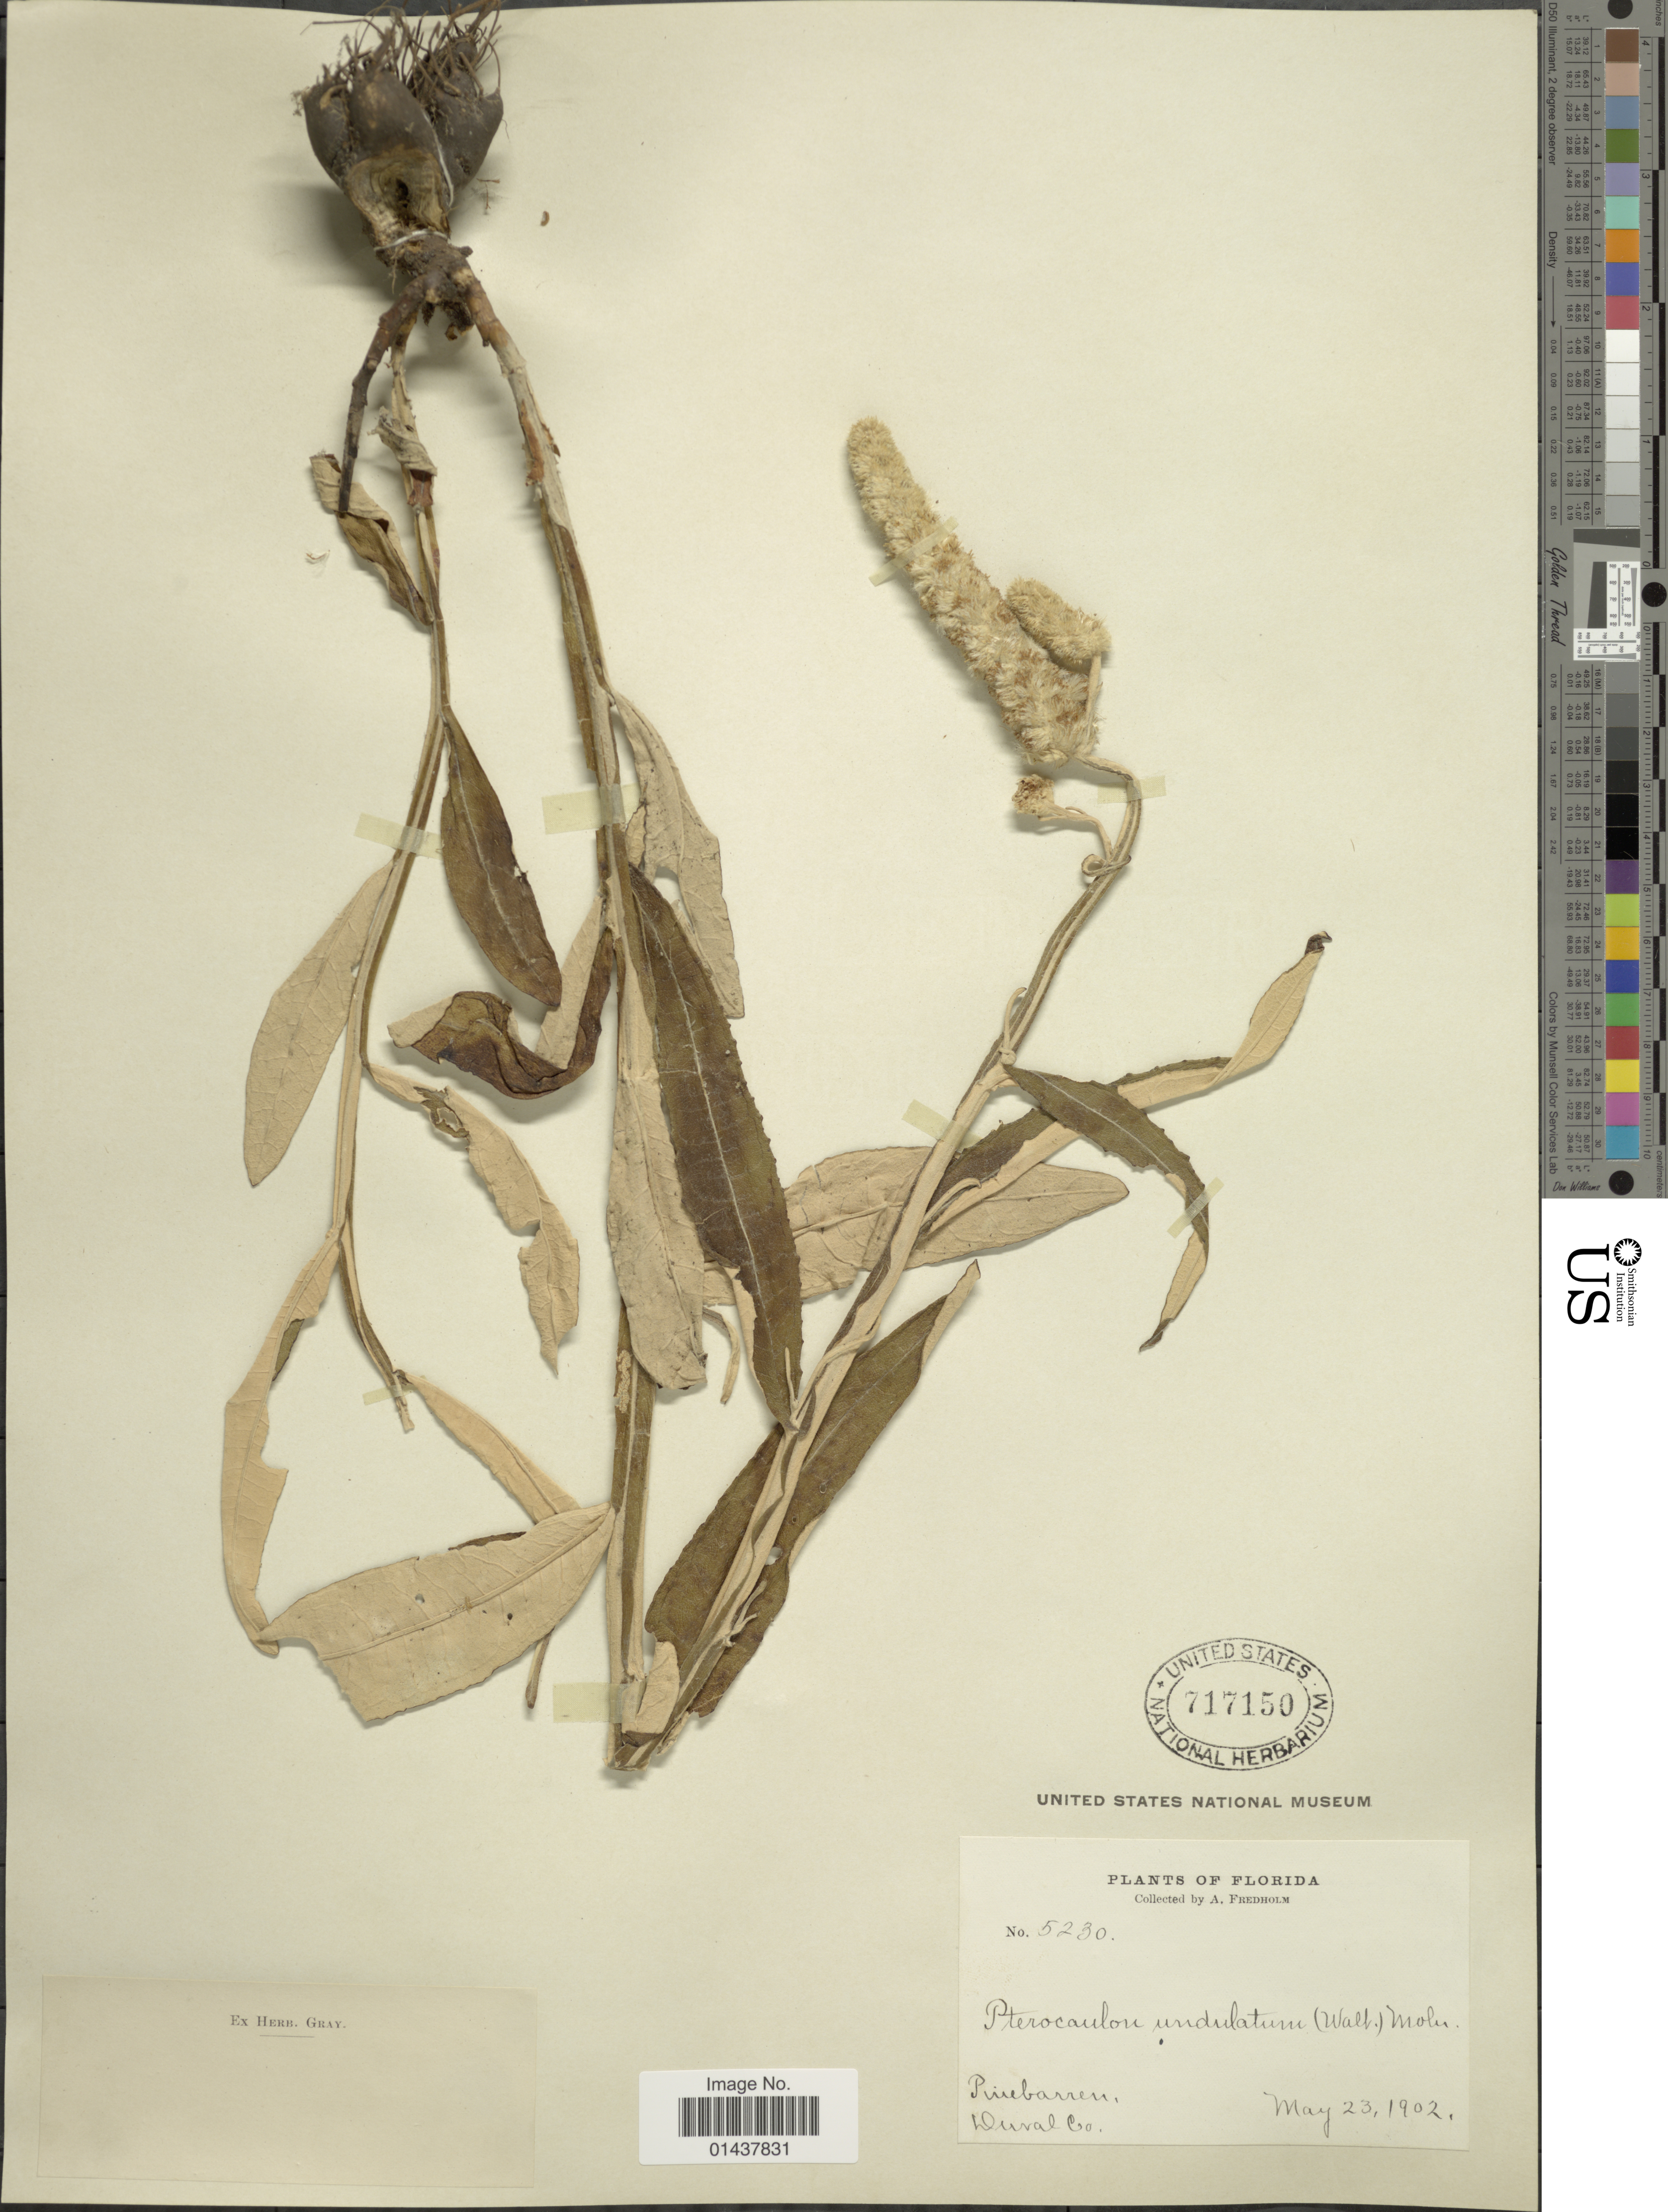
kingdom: Plantae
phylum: Tracheophyta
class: Magnoliopsida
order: Asterales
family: Asteraceae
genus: Pterocaulon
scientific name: Pterocaulon pycnostachyum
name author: (Michx.) Elliott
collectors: A. Fredholm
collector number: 5230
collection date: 1902-05-23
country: United States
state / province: Florida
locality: Pinebarren, Duval Co.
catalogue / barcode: US 717150